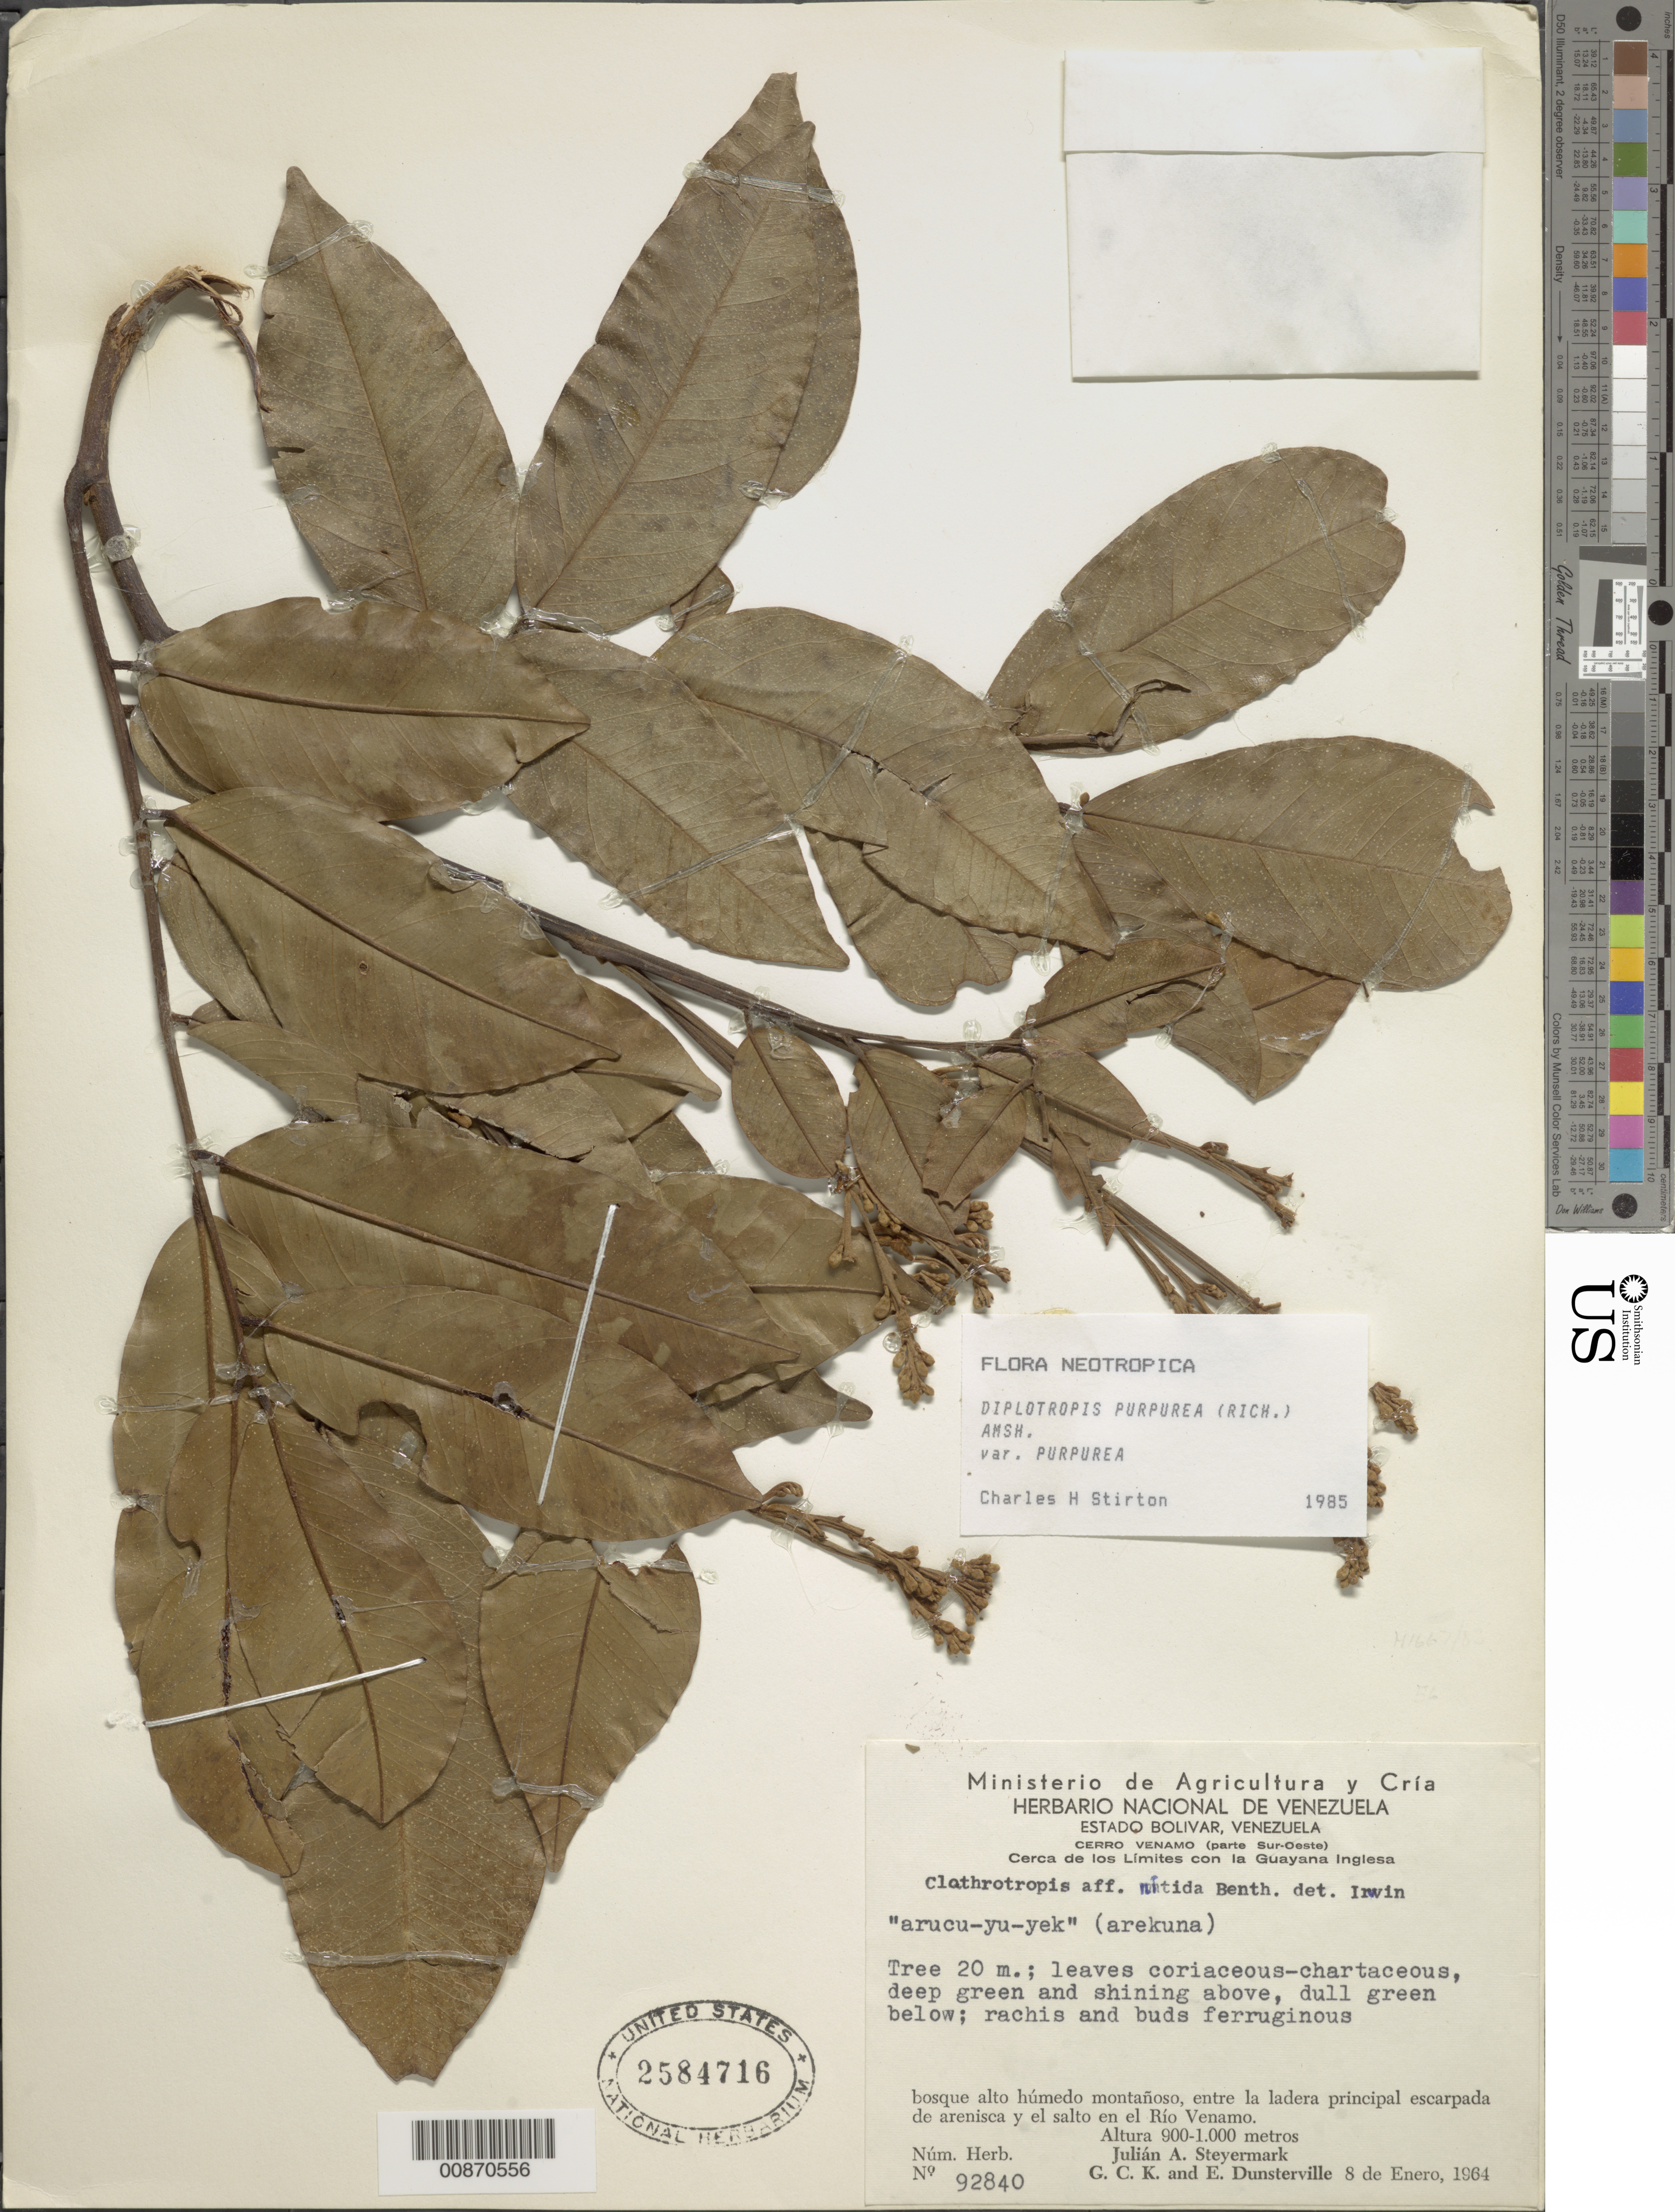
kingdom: Plantae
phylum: Tracheophyta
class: Magnoliopsida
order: Fabales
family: Fabaceae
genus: Diplotropis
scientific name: Diplotropis purpurea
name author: (Rich.) Amshoff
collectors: J. Steyermark, G. C. K. Dunsterville & E. Dunsterville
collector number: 92840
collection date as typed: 8-Jan-64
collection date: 1964-01-08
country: Venezuela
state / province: Bolívar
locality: Rio Venamo, entre la ladera principal escarpada de arenisca y el salto, cerca de los limites de Guayana Inglesa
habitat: Bosque alto humedo montanoso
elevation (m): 900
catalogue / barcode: US 2584716